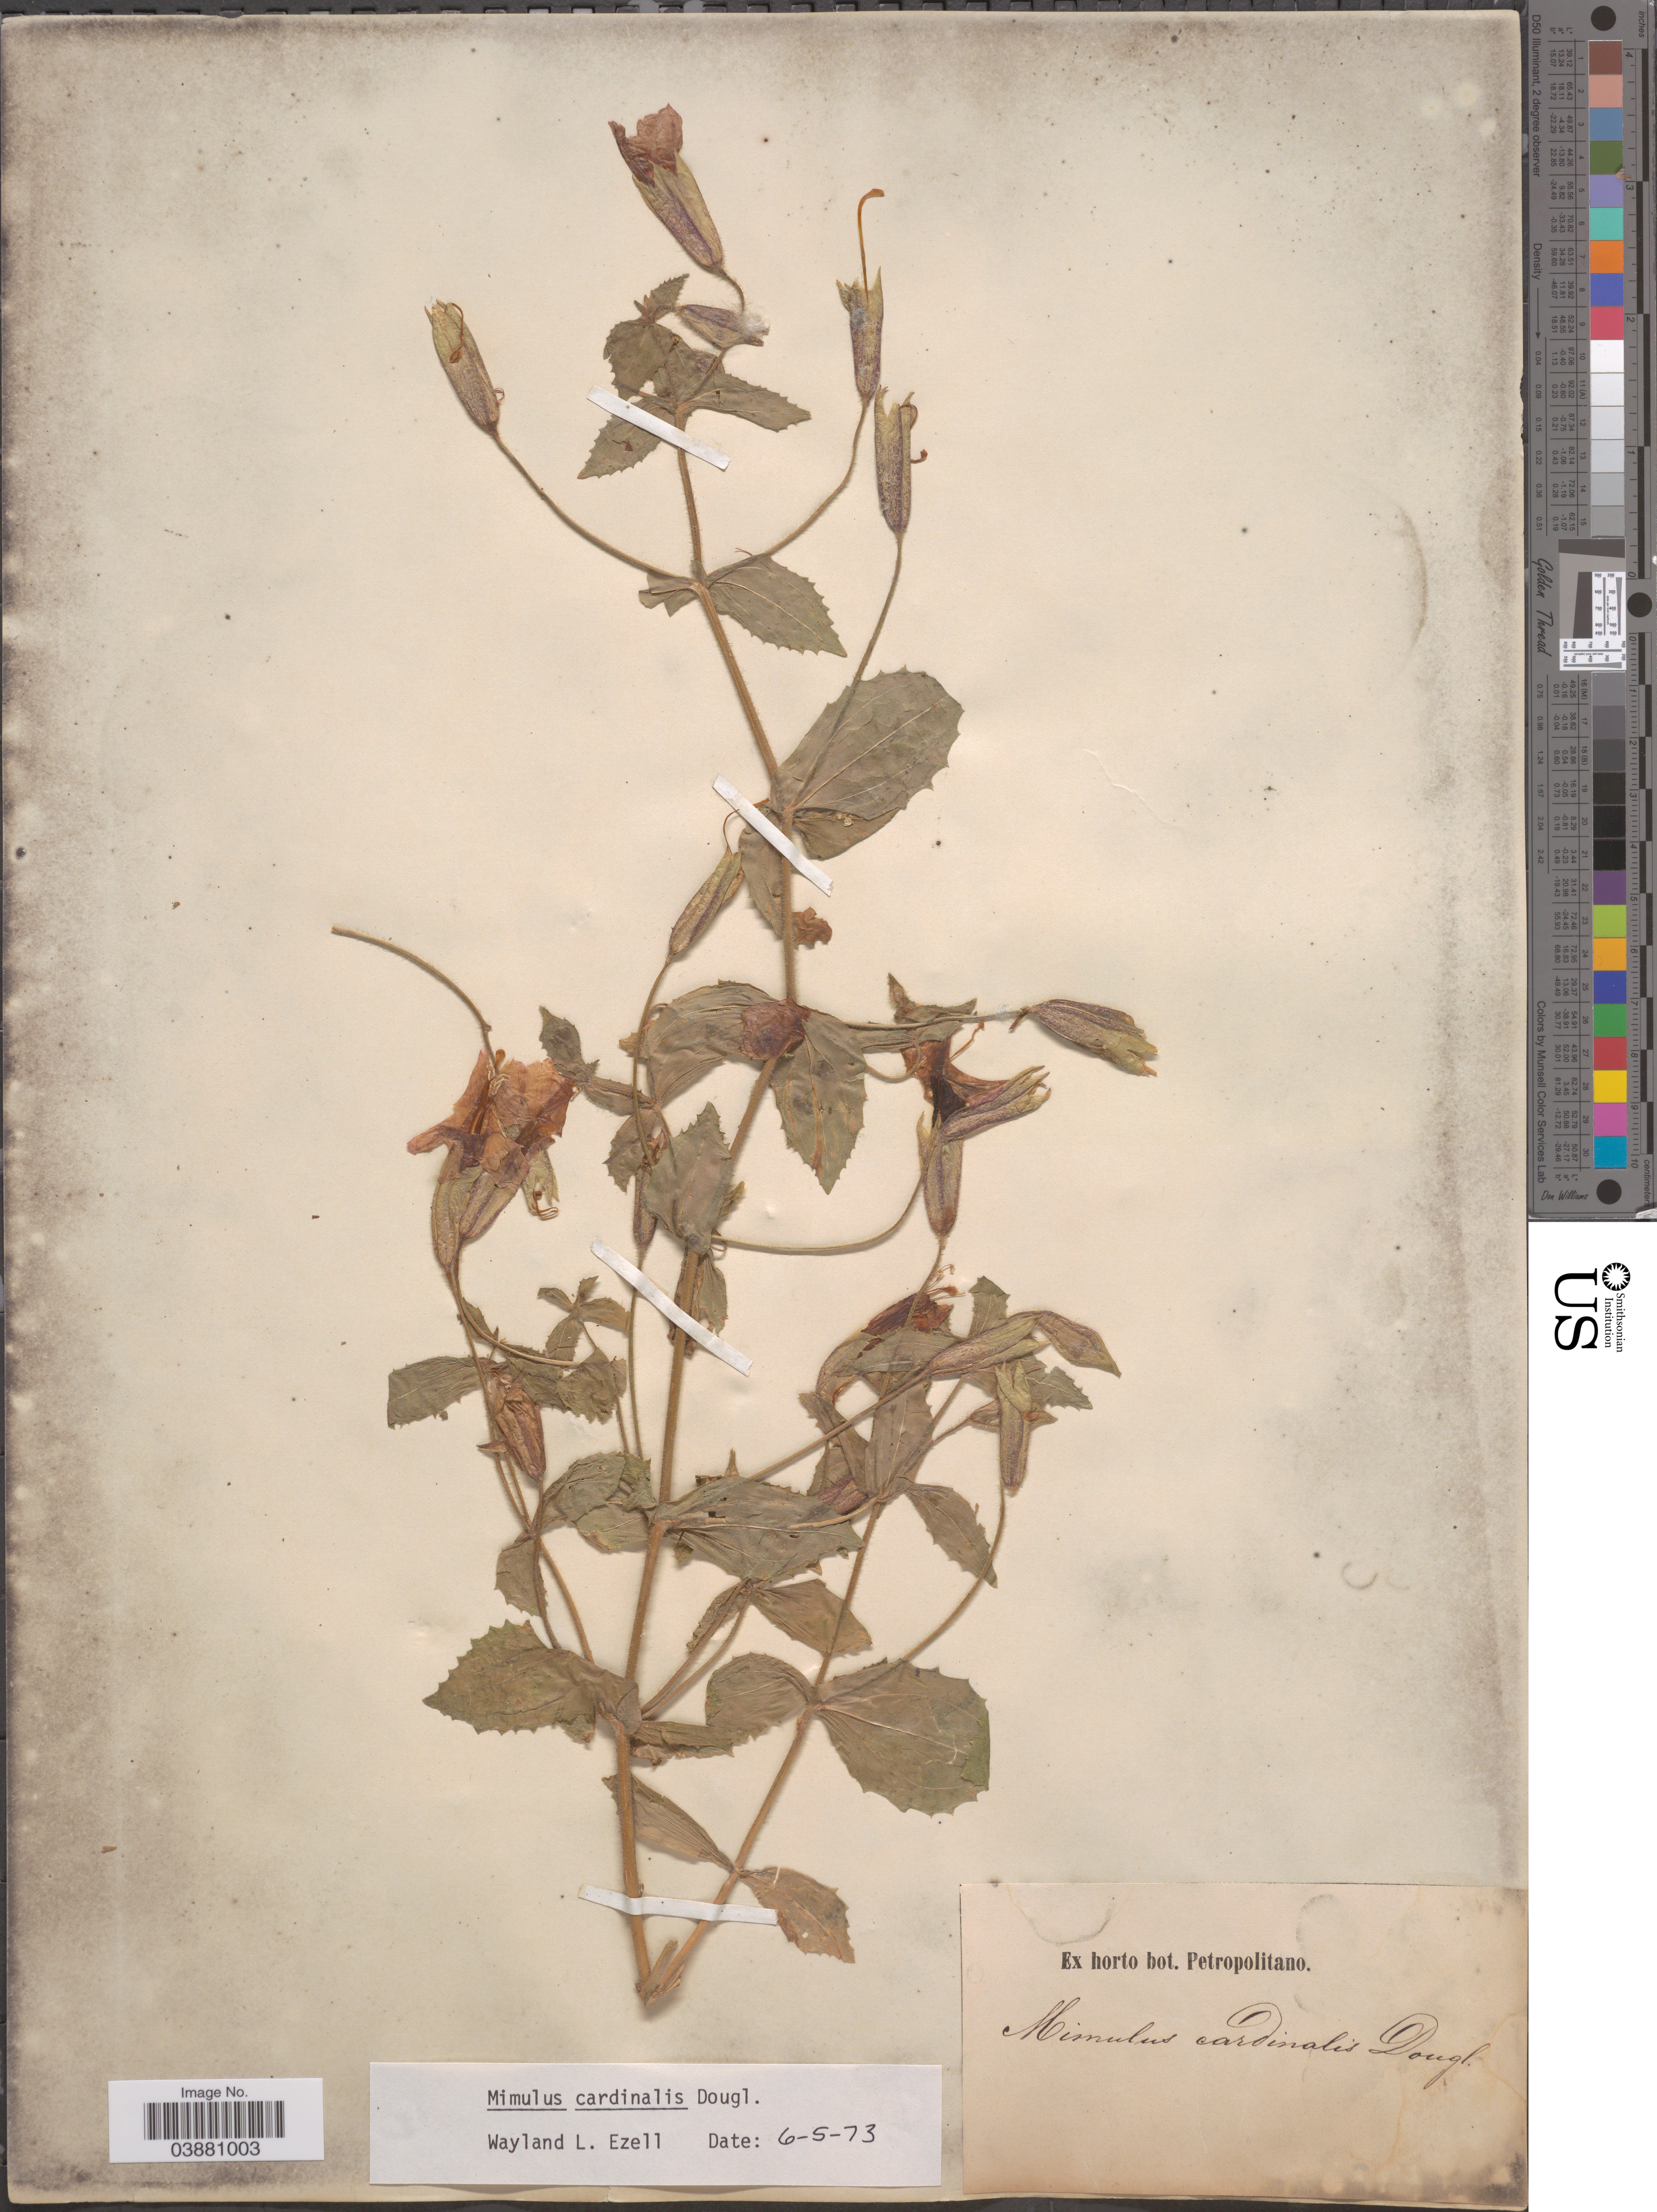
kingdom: Plantae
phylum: Tracheophyta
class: Magnoliopsida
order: Lamiales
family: Phrymaceae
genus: Mimulus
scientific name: Mimulus cardinalis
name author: Douglas ex Benth.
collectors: ex Horto Bot. Petropolitano